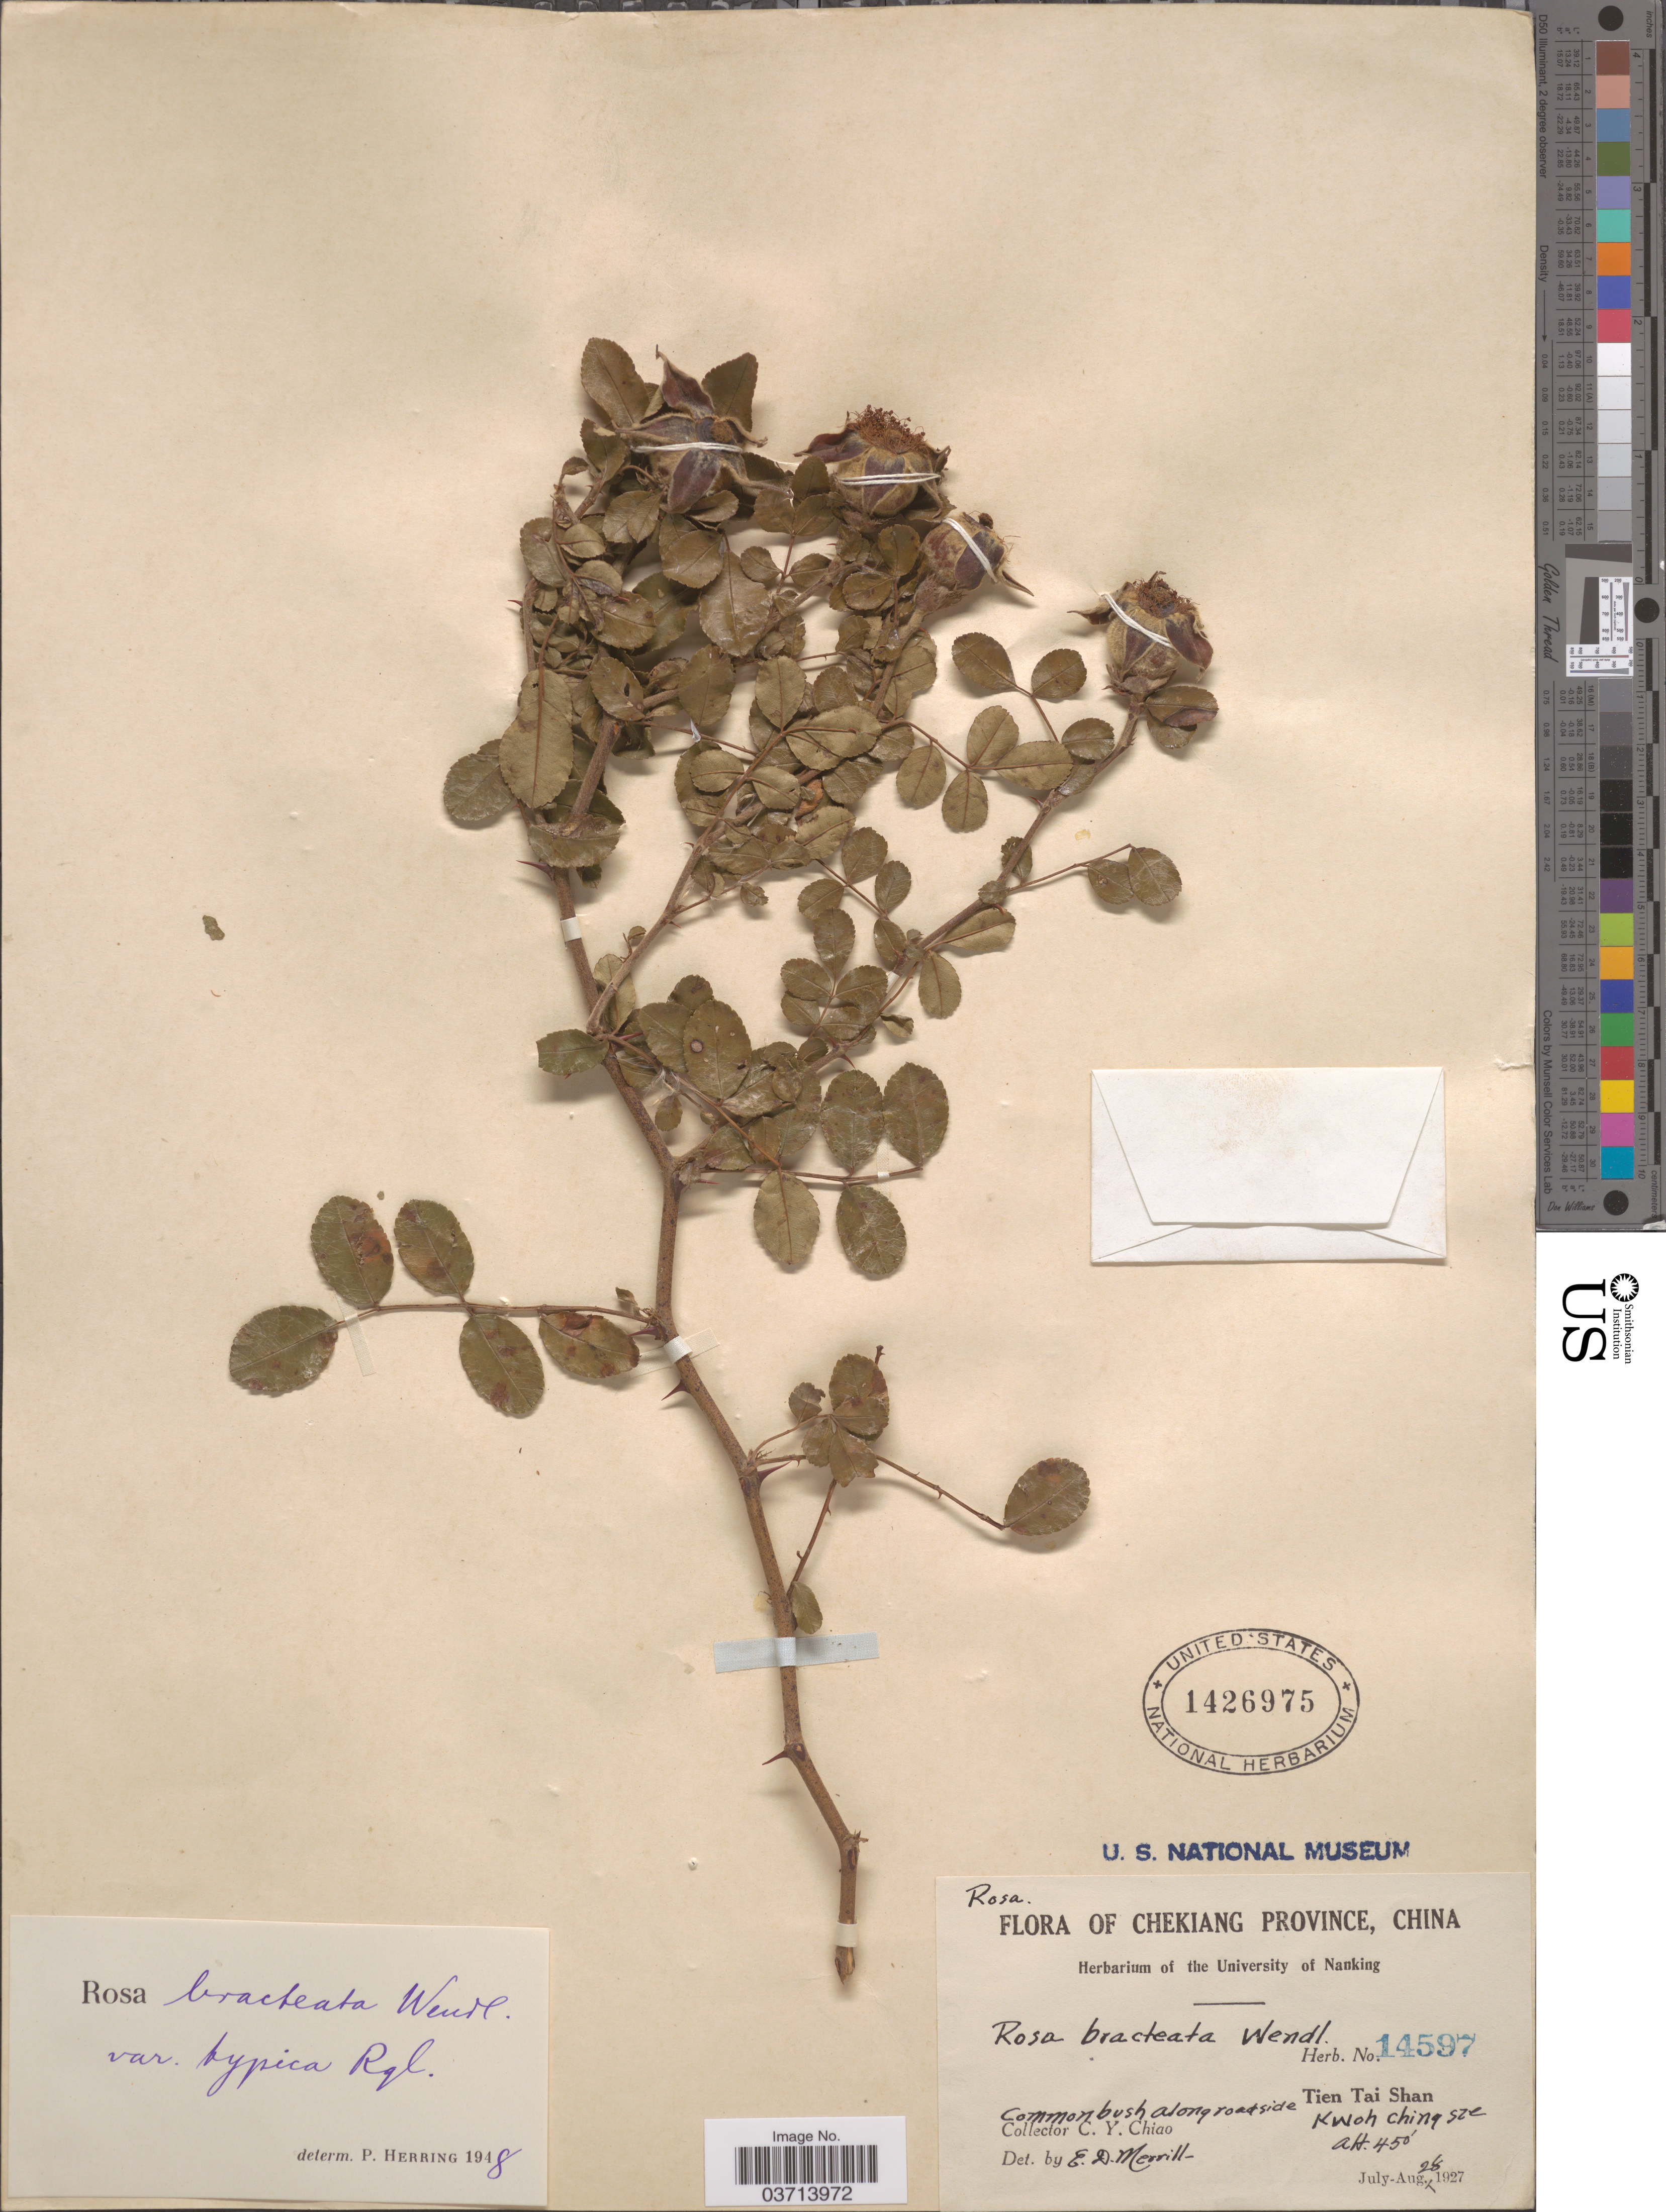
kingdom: Plantae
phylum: Tracheophyta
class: Magnoliopsida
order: Rosales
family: Rosaceae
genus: Rosa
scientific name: Rosa bracteata var. typica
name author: Lindl.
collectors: C. Y. Chiao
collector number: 14597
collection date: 1927-07/1927-08-28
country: China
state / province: Zhejiang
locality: Chekiang Province. Tien Tai Shan. Kwoh china sze.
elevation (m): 137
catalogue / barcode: US 1426975